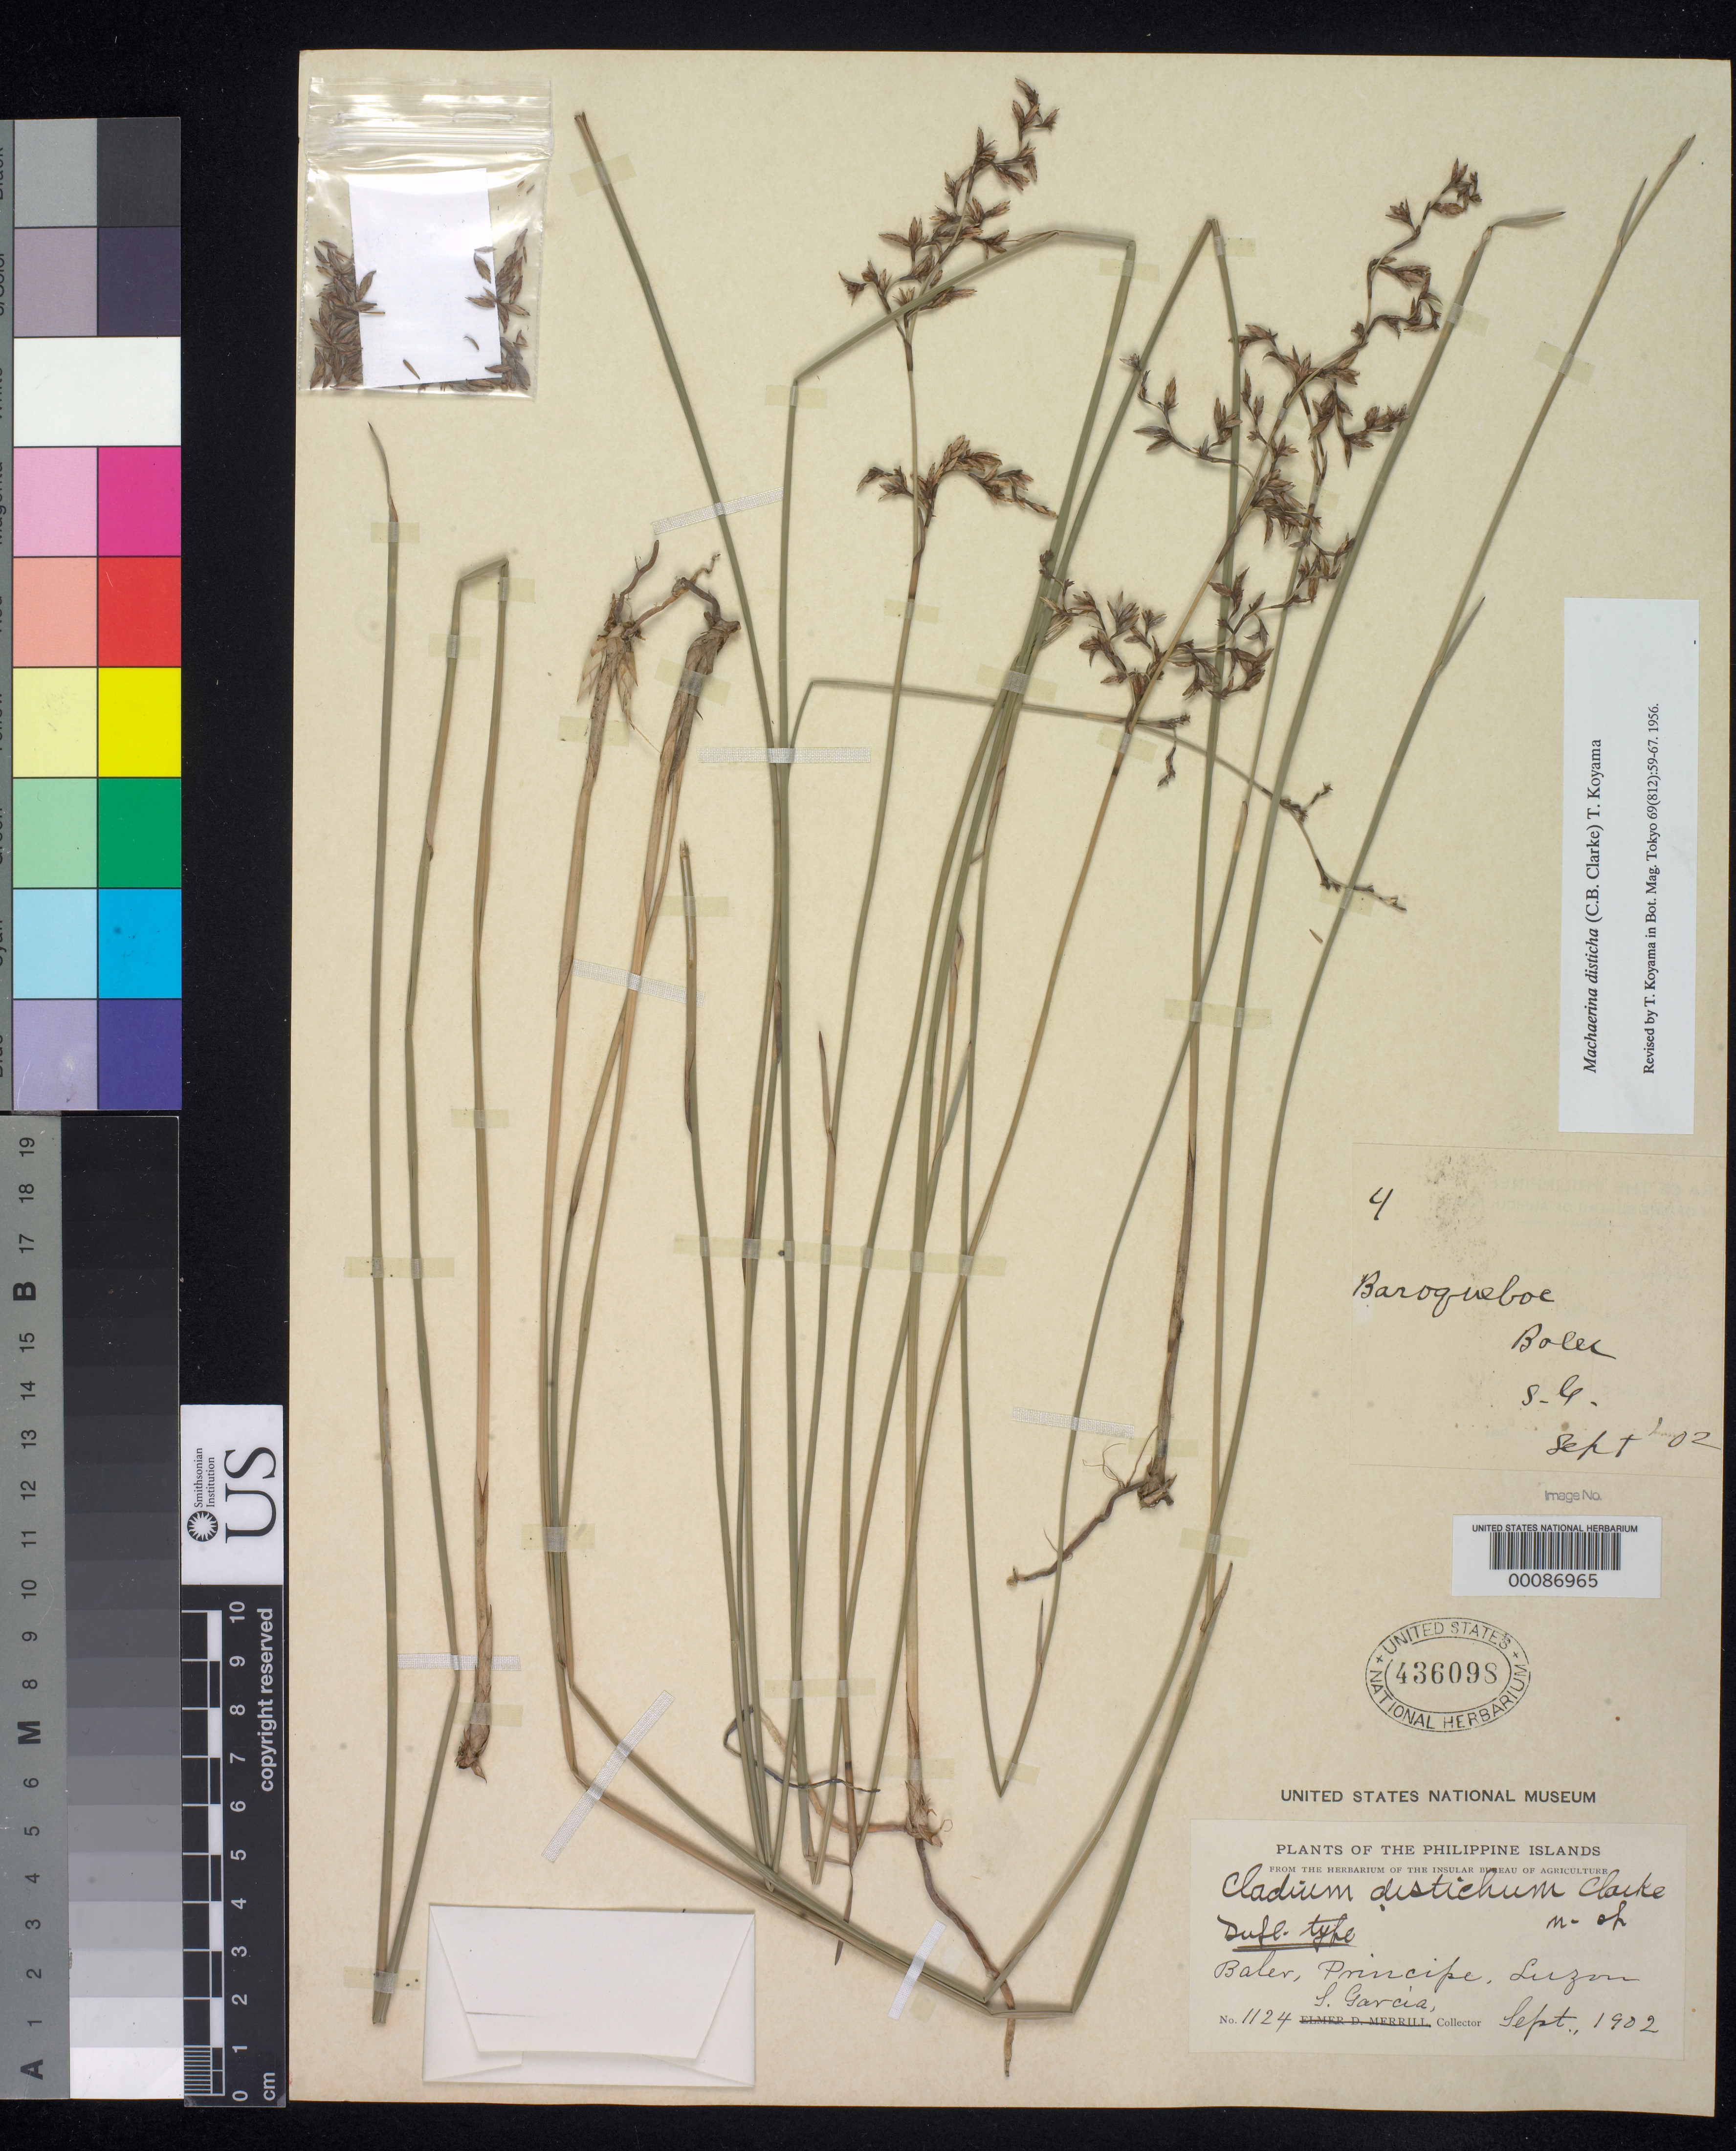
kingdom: Plantae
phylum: Tracheophyta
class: Liliopsida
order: Poales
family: Cyperaceae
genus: Cladium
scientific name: Cladium distichum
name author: C.B. Clarke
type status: Syntype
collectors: S. Garcia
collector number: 1124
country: Philippines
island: Luzon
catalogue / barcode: US 436098